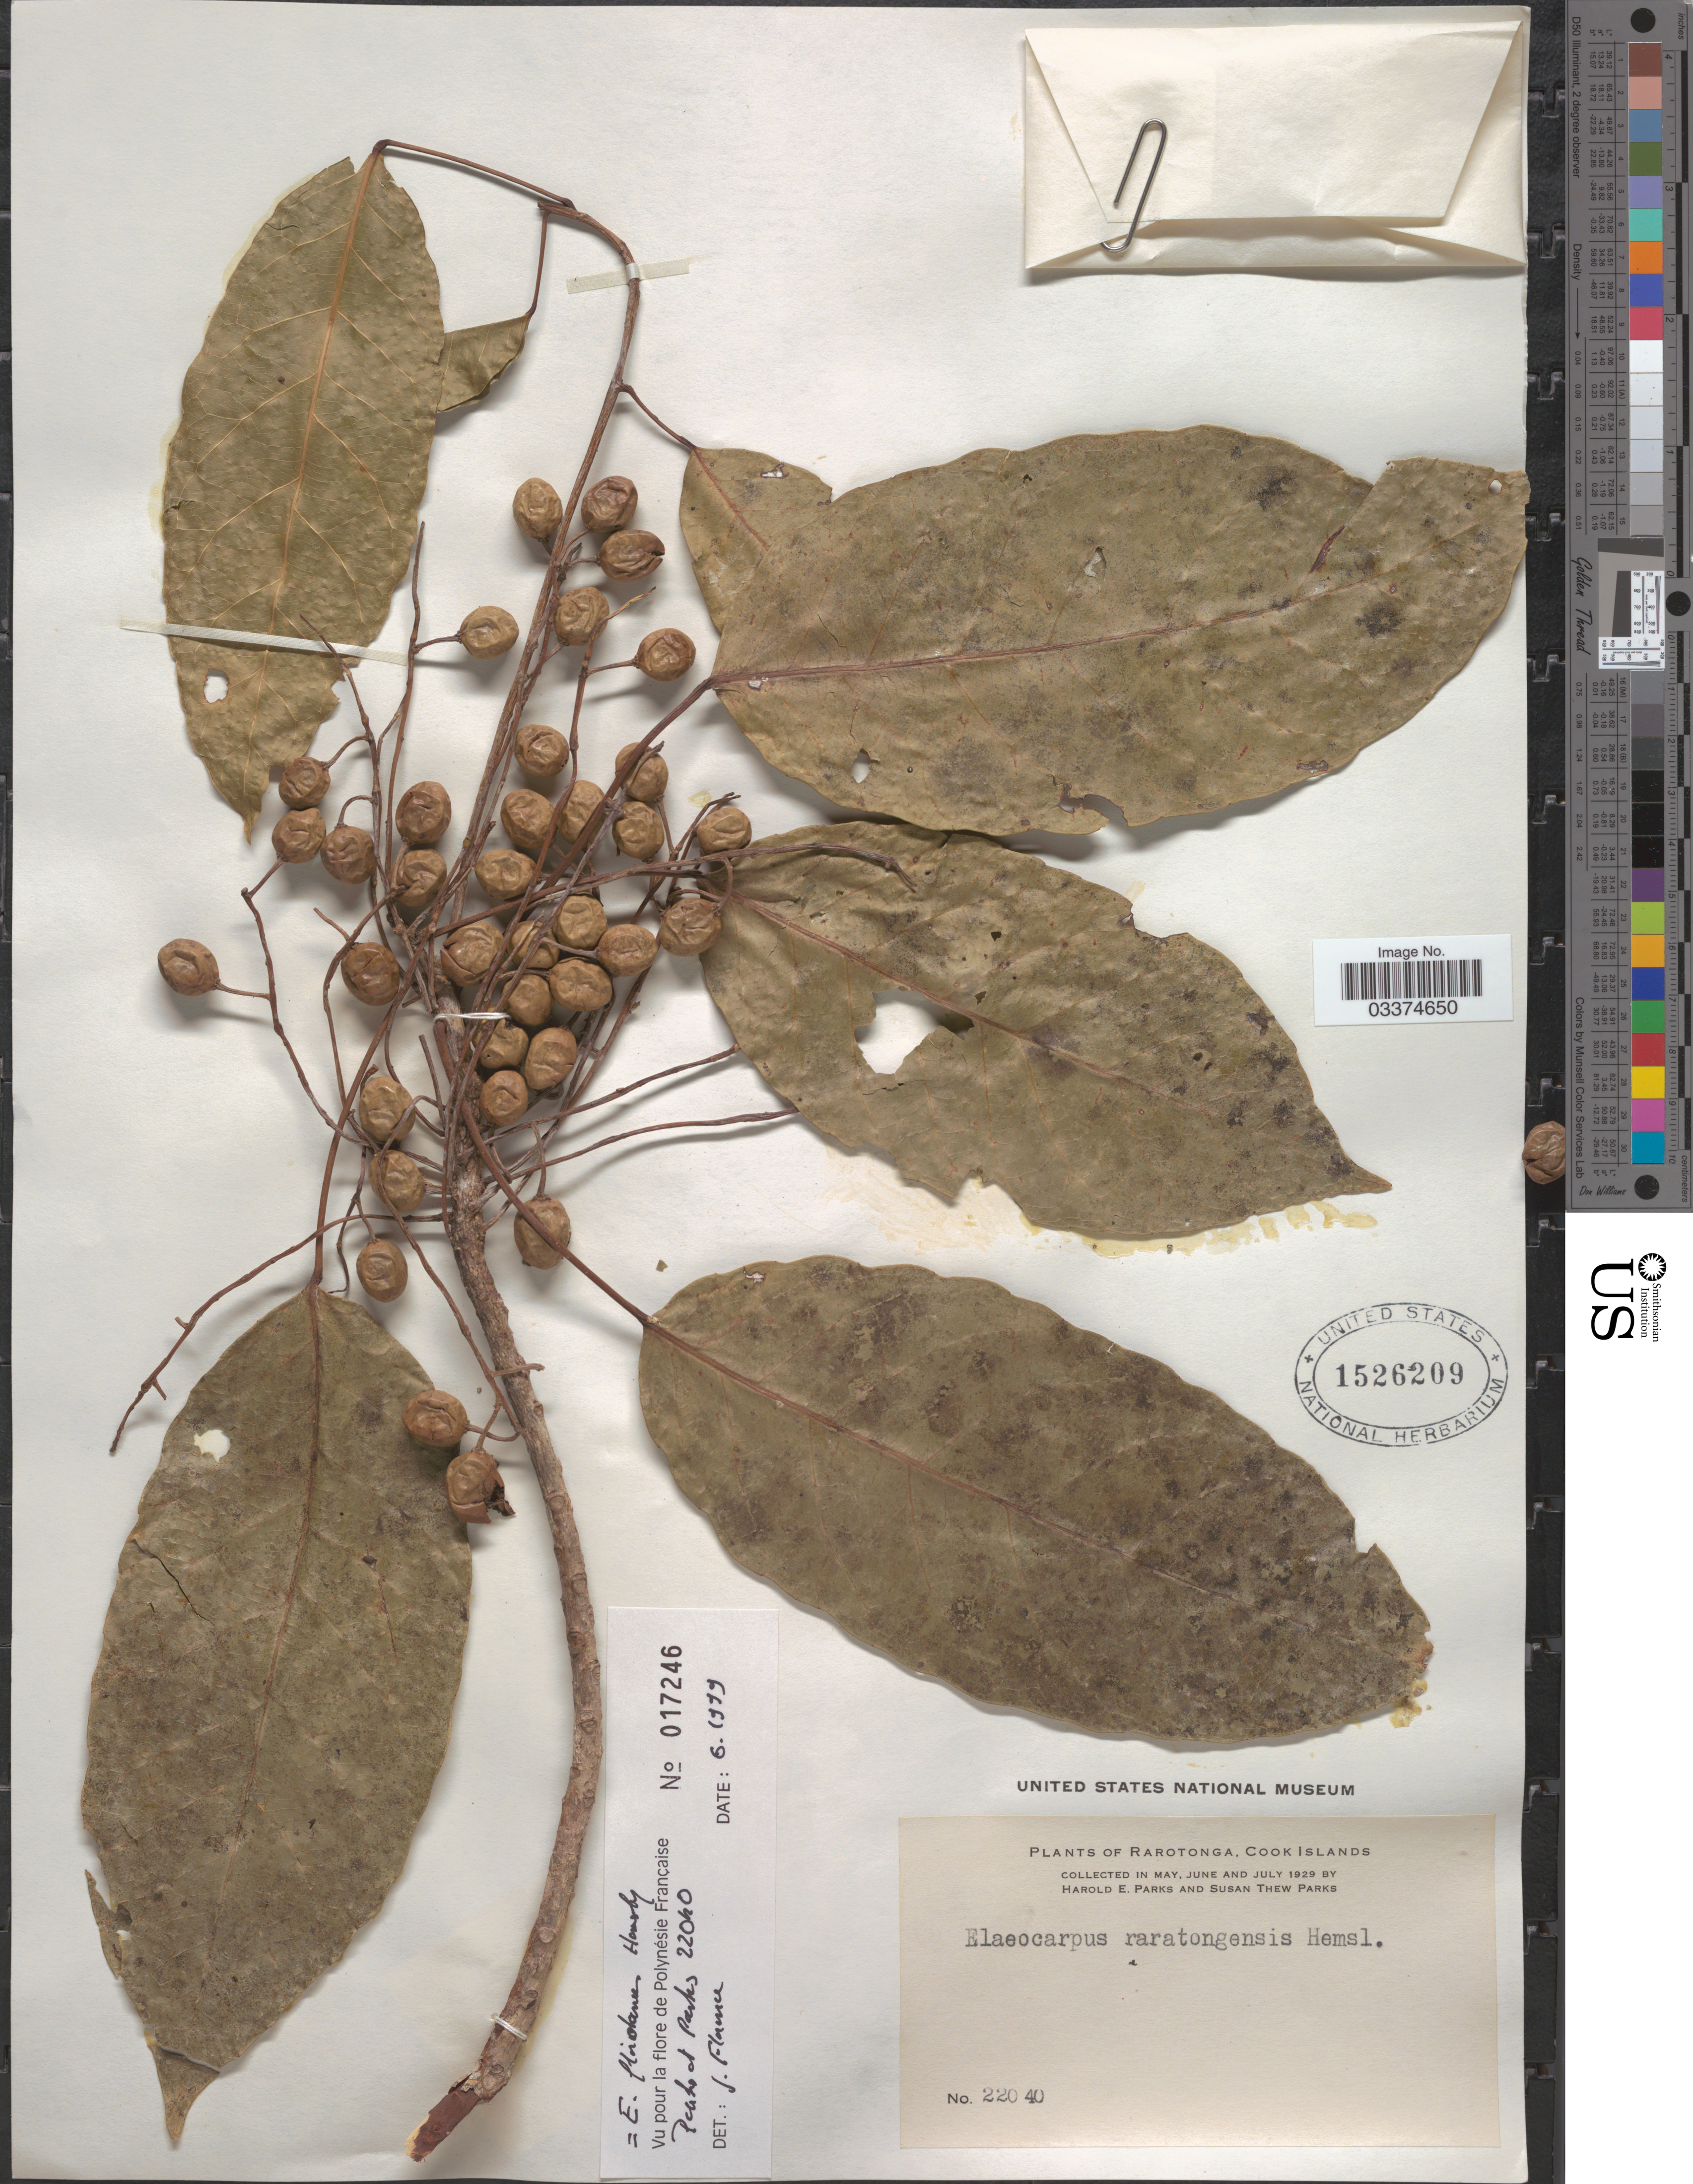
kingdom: Plantae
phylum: Tracheophyta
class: Magnoliopsida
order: Oxalidales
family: Elaeocarpaceae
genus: Elaeocarpus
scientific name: Elaeocarpus rarotongensis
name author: Hemsl.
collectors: H. E. Parks & S. Parks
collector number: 22040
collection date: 1929-05/1929-07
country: Cook Islands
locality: Rarotonga.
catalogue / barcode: US 1526209